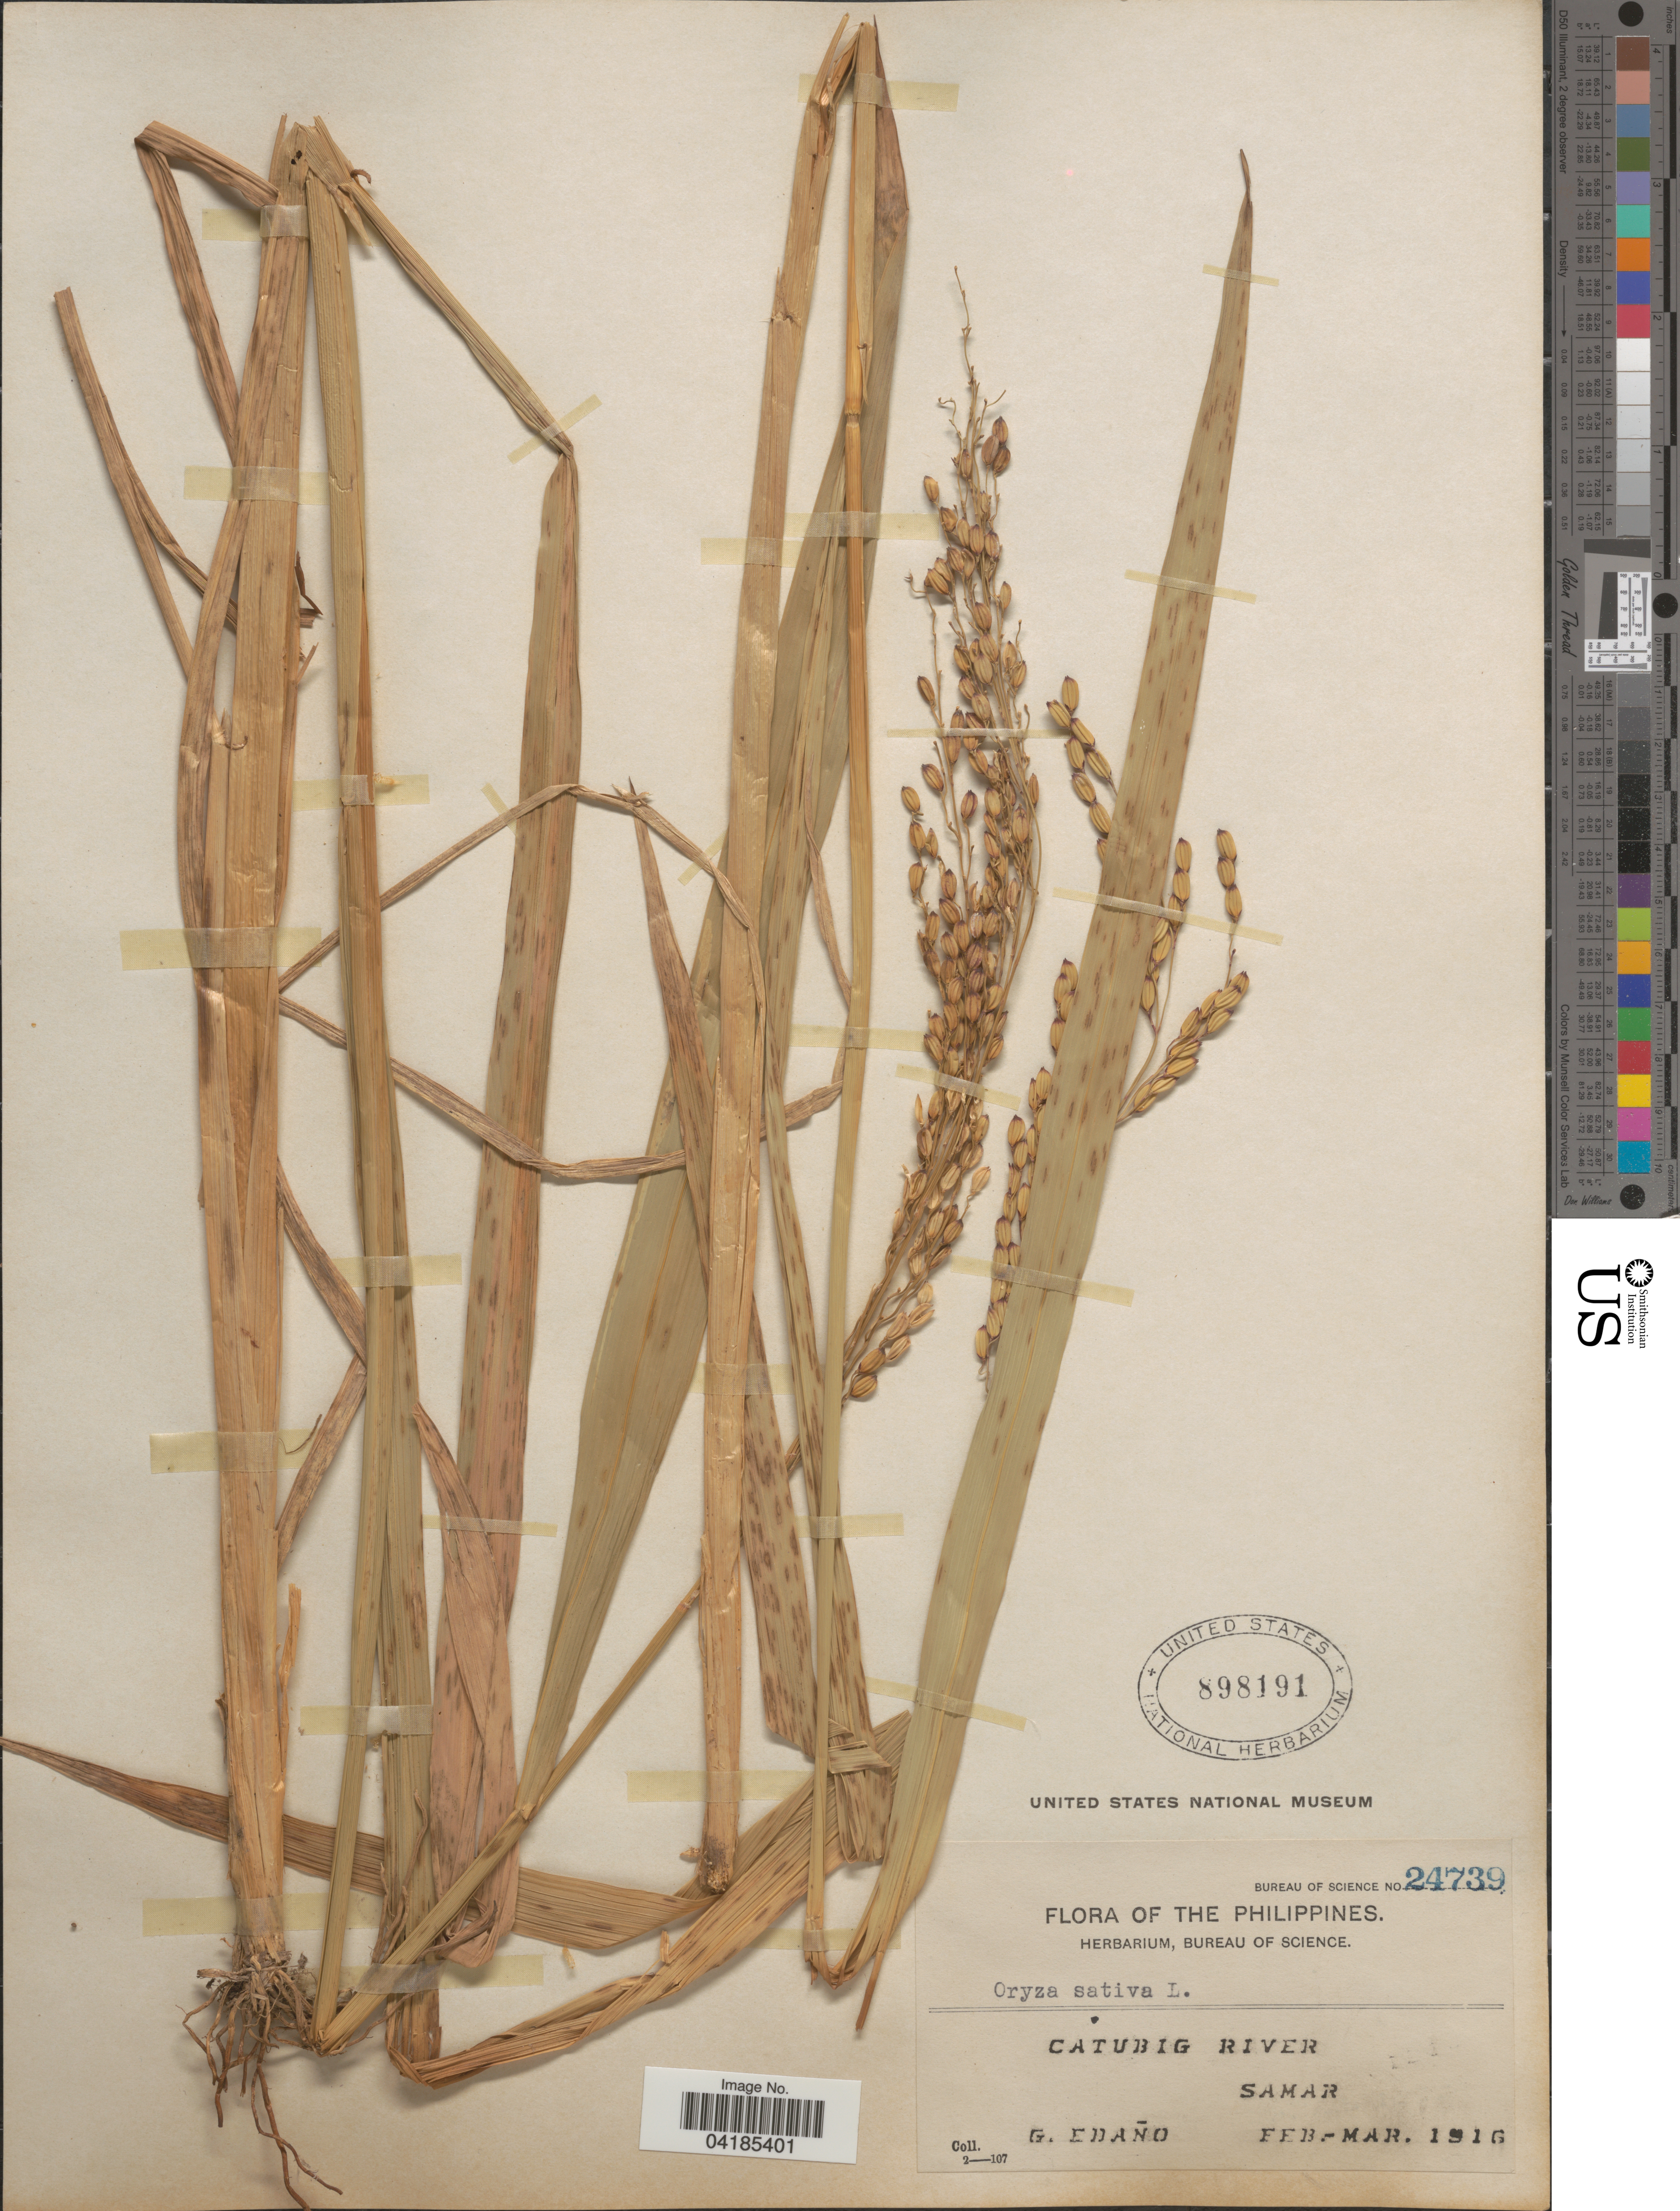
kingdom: Plantae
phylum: Tracheophyta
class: Liliopsida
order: Poales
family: Poaceae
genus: Oryza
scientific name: Oryza sativa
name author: L.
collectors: G. Edaño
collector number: Bureau of Science 24739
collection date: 1916-02/1916-03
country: Philippines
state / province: Eastern Visayas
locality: Catubig River. Samar.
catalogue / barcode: US 898191